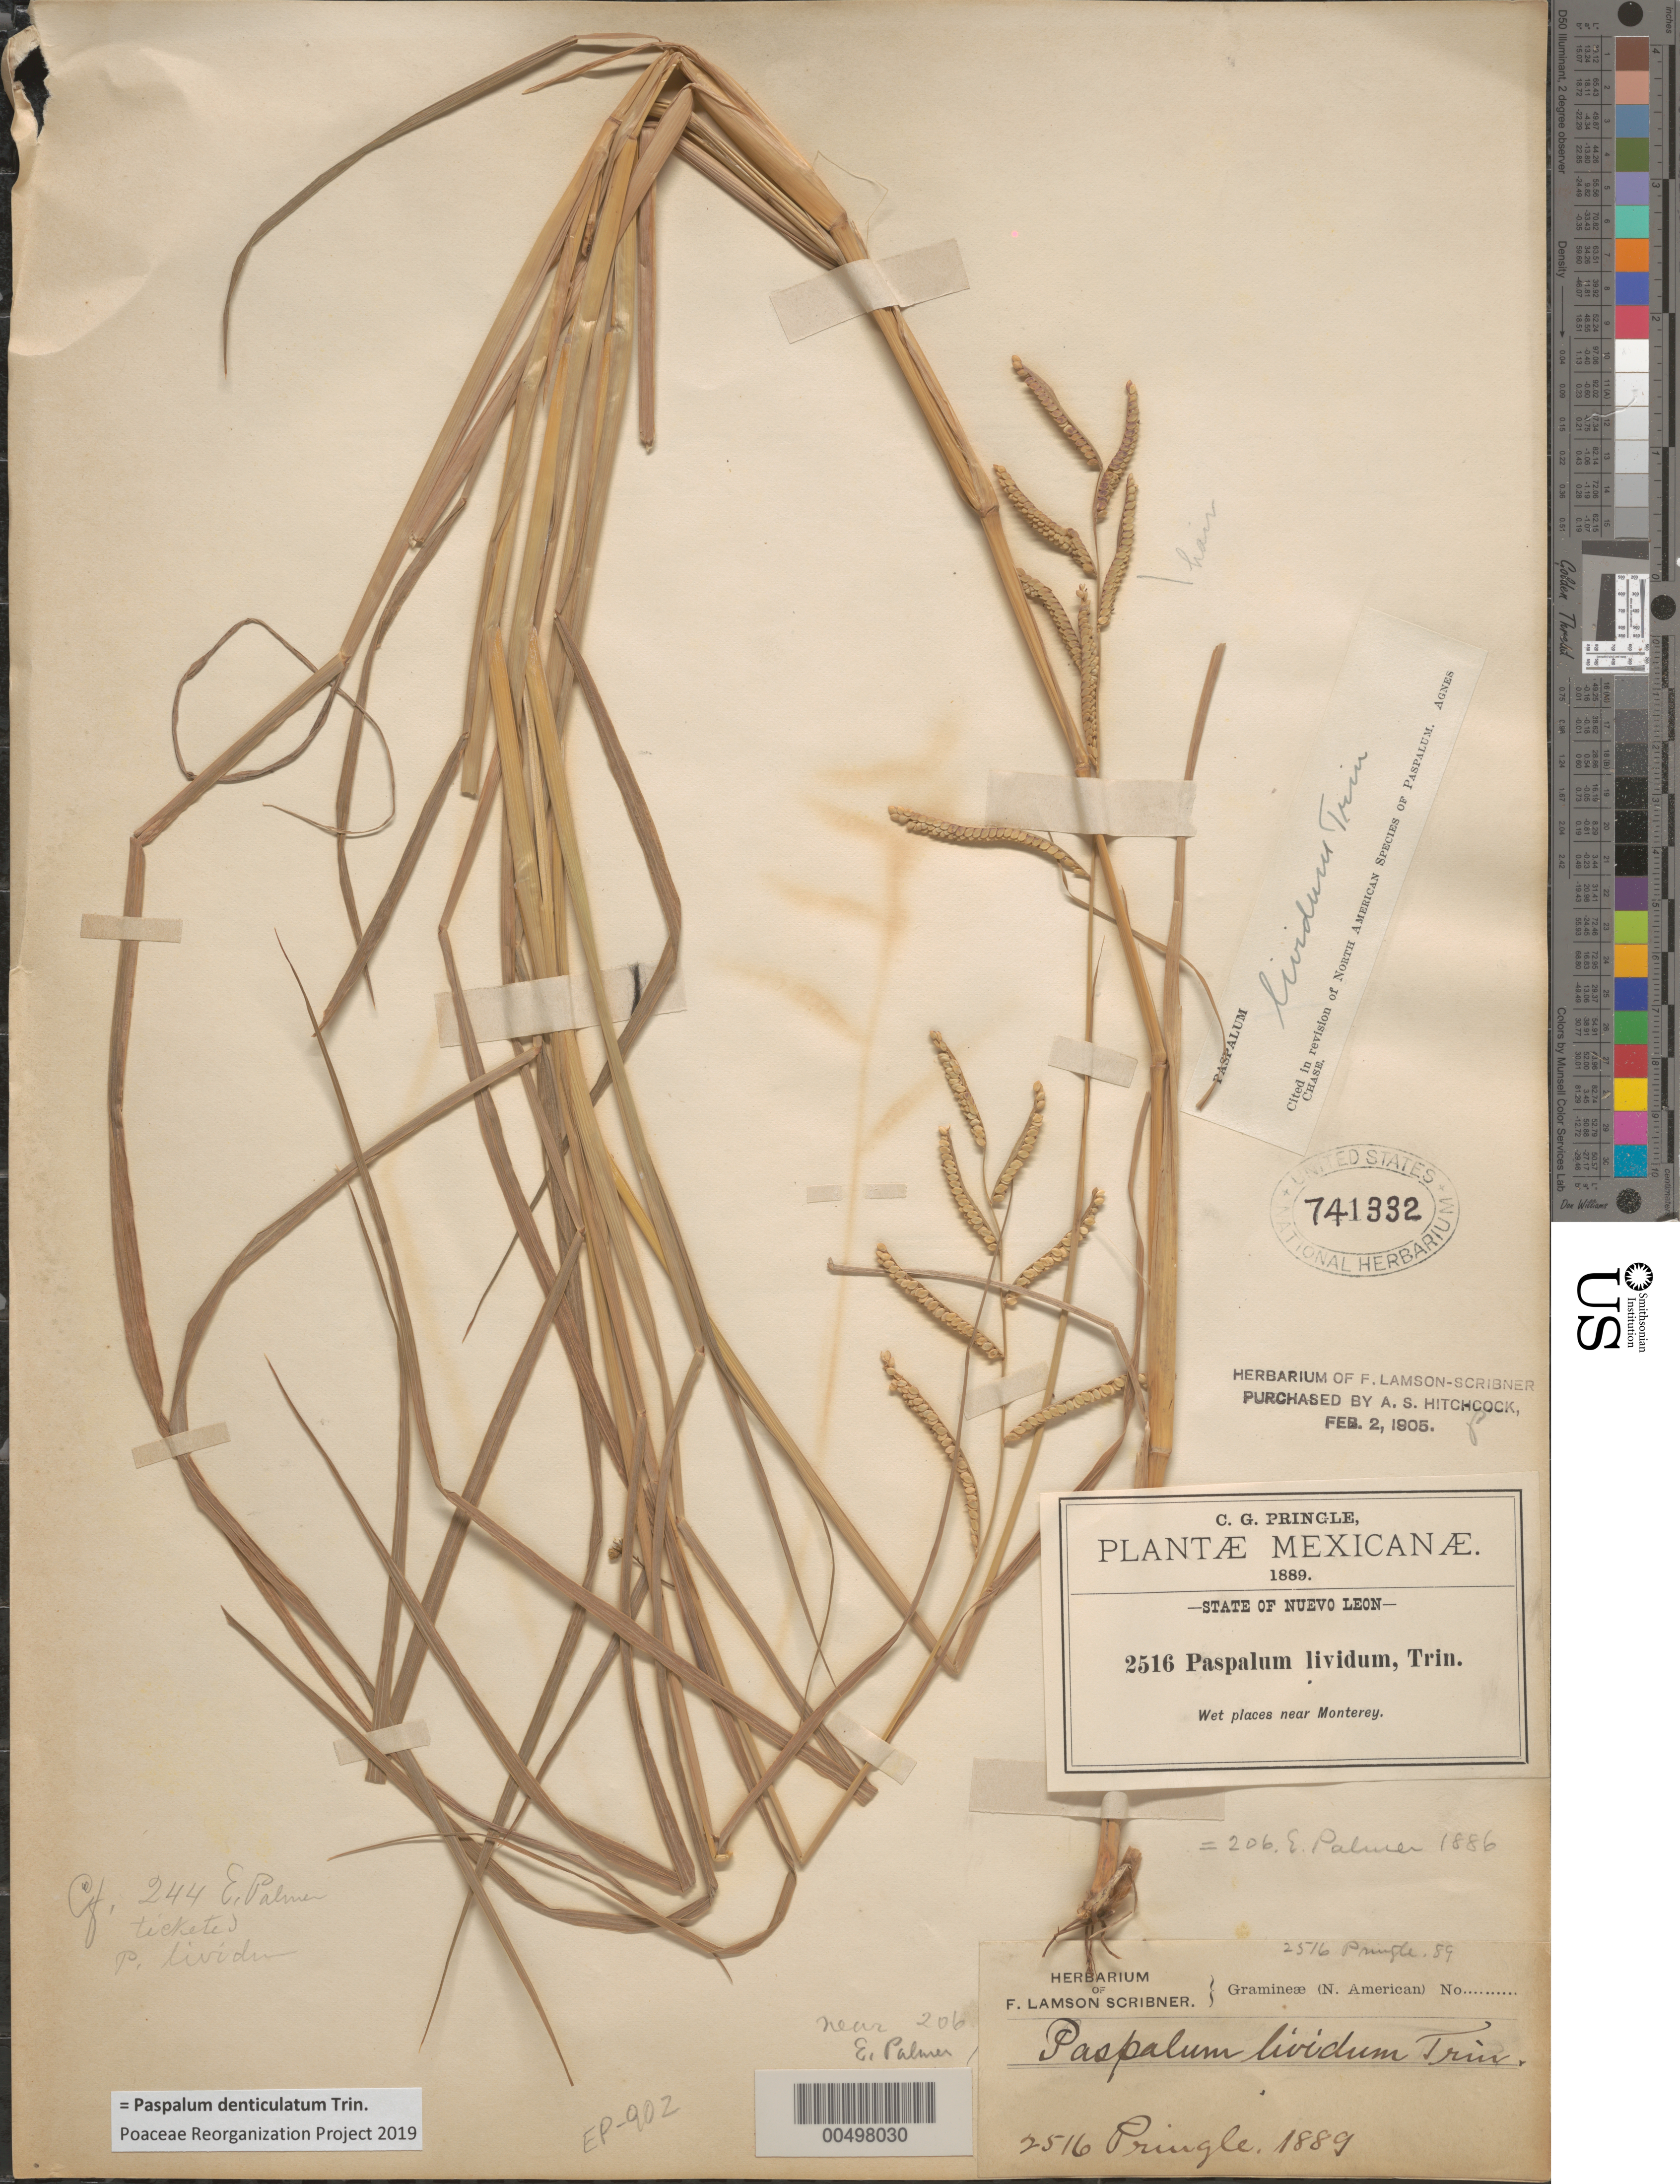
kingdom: Plantae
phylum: Tracheophyta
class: Liliopsida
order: Poales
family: Poaceae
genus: Paspalum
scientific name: Paspalum lividum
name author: Trin. in Schltdl.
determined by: Chase, [M.] Agnes, (US)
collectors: C. G. Pringle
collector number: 2516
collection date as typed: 1889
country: Mexico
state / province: Nuevo León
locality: Near Monterrey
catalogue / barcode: US 741332